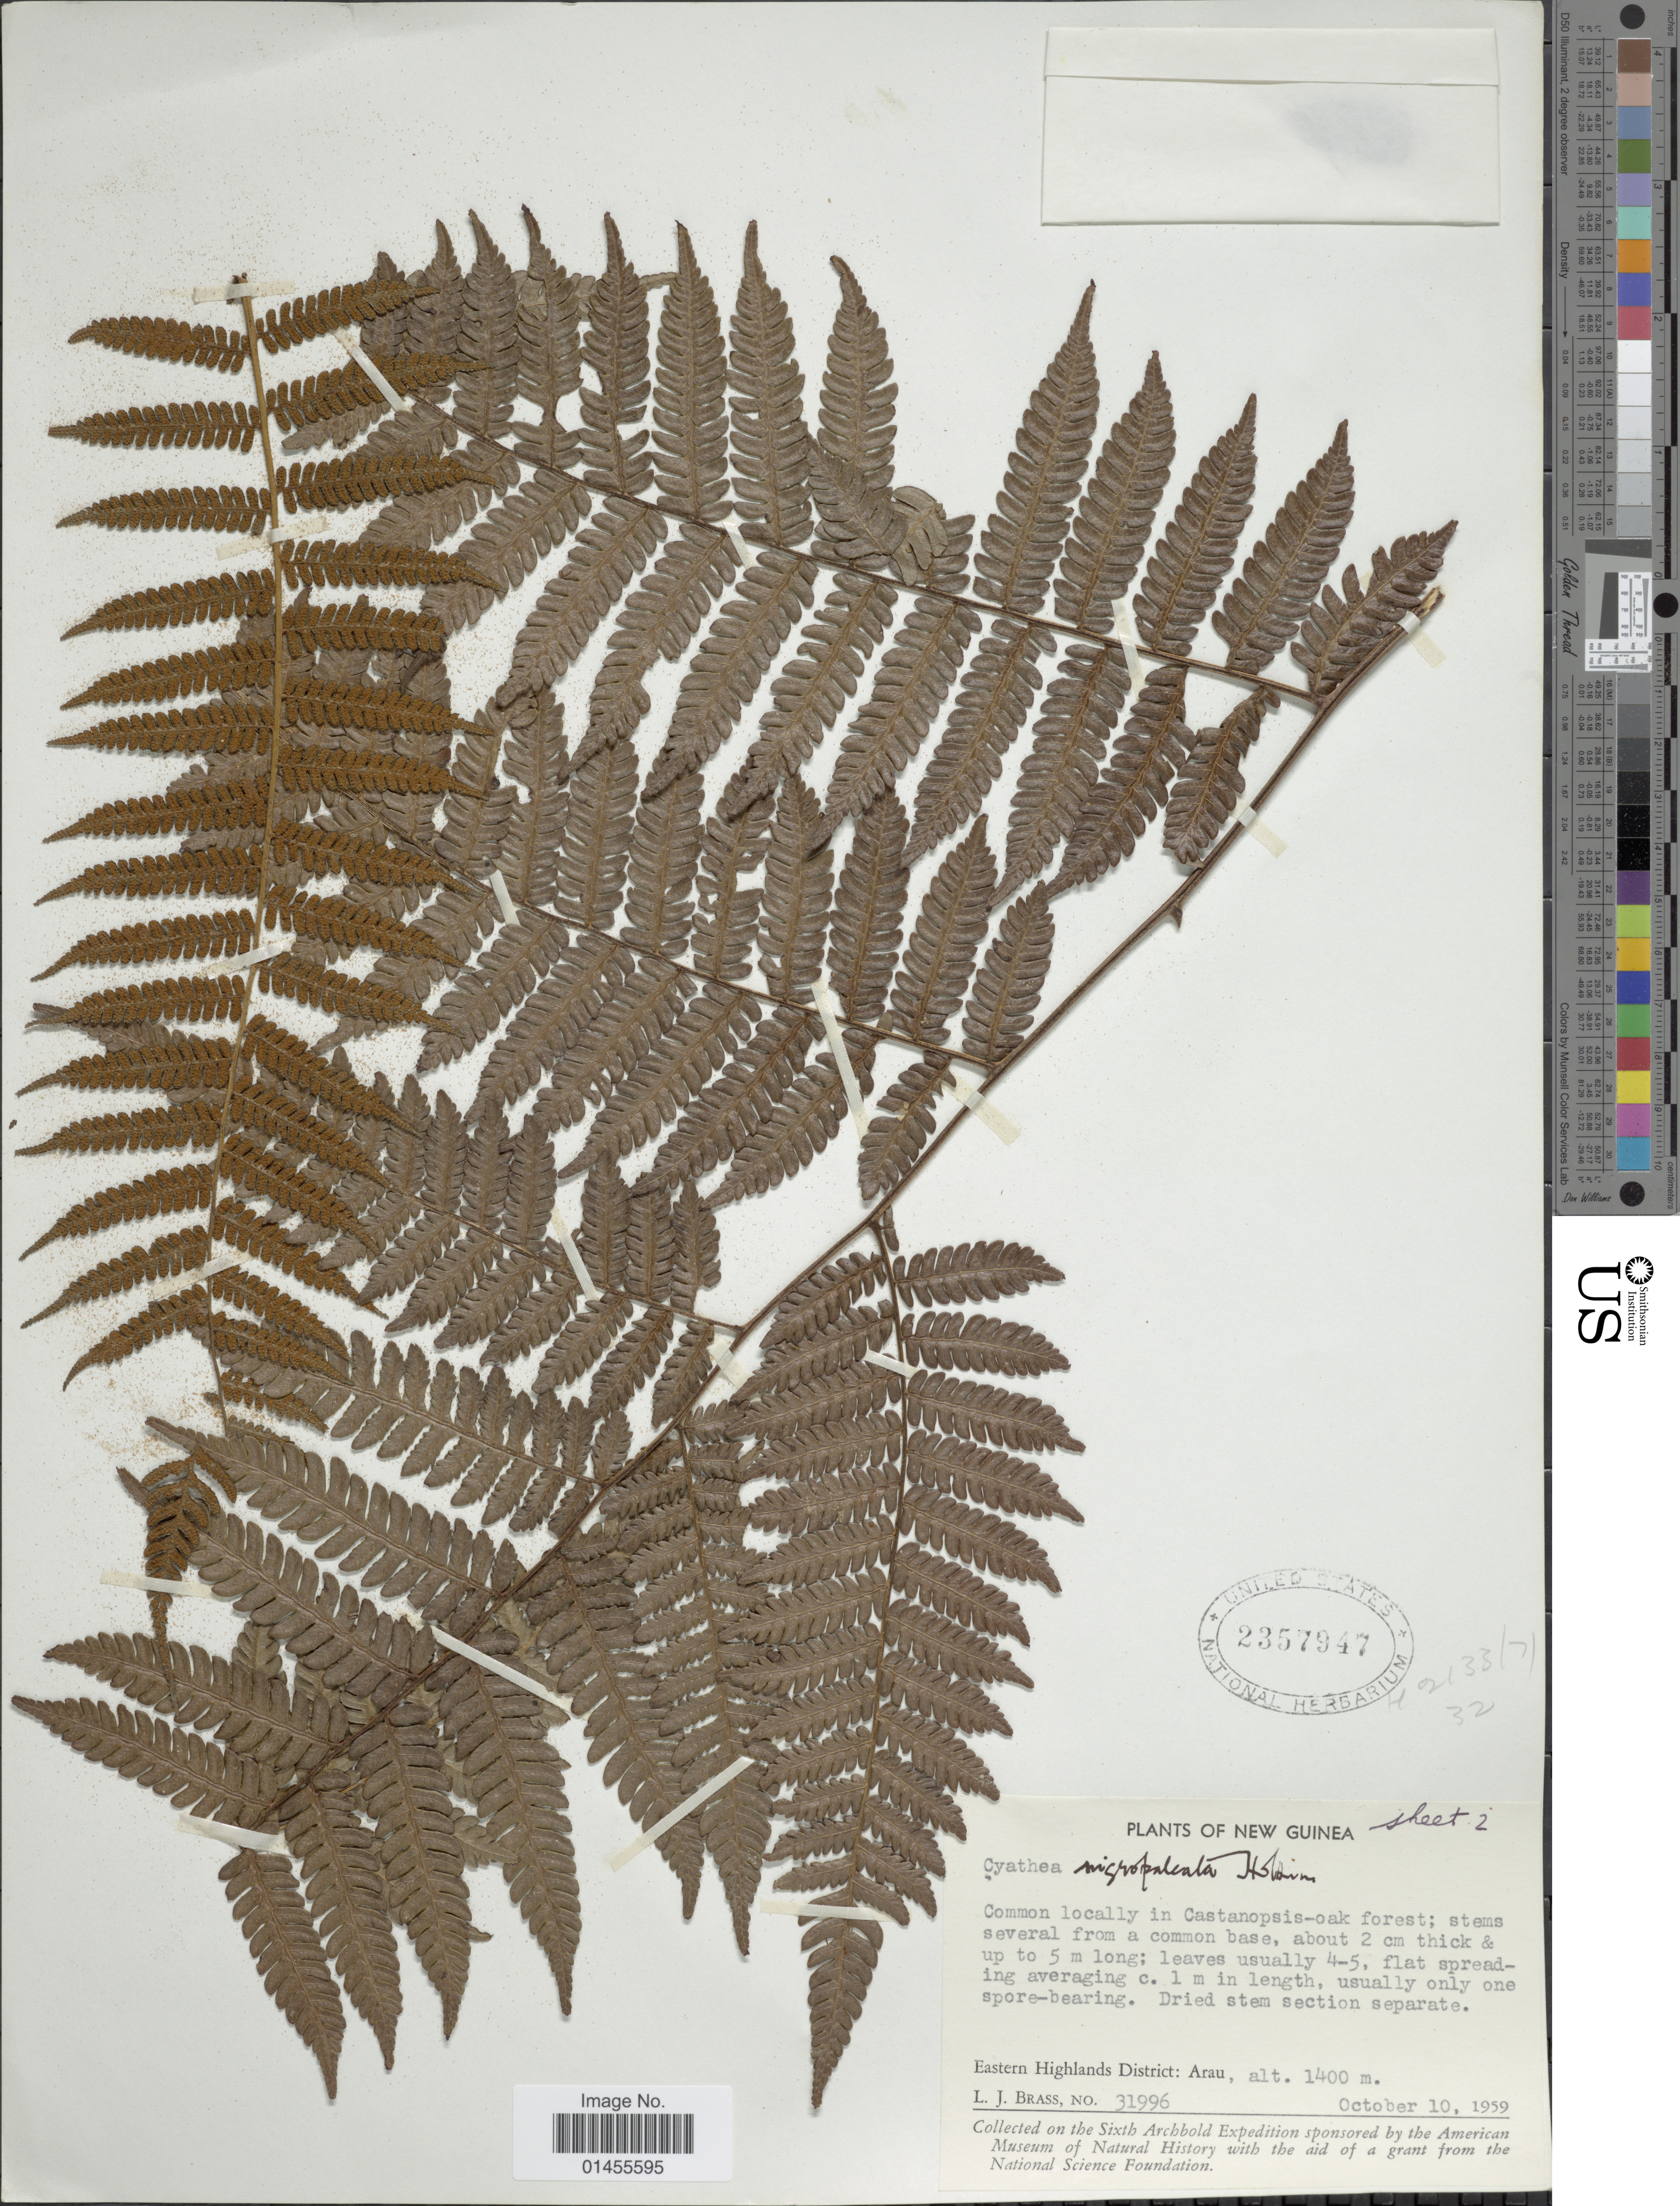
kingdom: Plantae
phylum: Tracheophyta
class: Polypodiopsida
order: Cyatheales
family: Cyatheaceae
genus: Alsophila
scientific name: Alsophila nigropaleata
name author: (Holttum) R.M. Tryon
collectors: L. J. Brass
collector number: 31996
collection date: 1959-10-10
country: Papua New Guinea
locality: New Guinea. Eastern Highlands District: Arau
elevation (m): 1400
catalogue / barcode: US 2357947